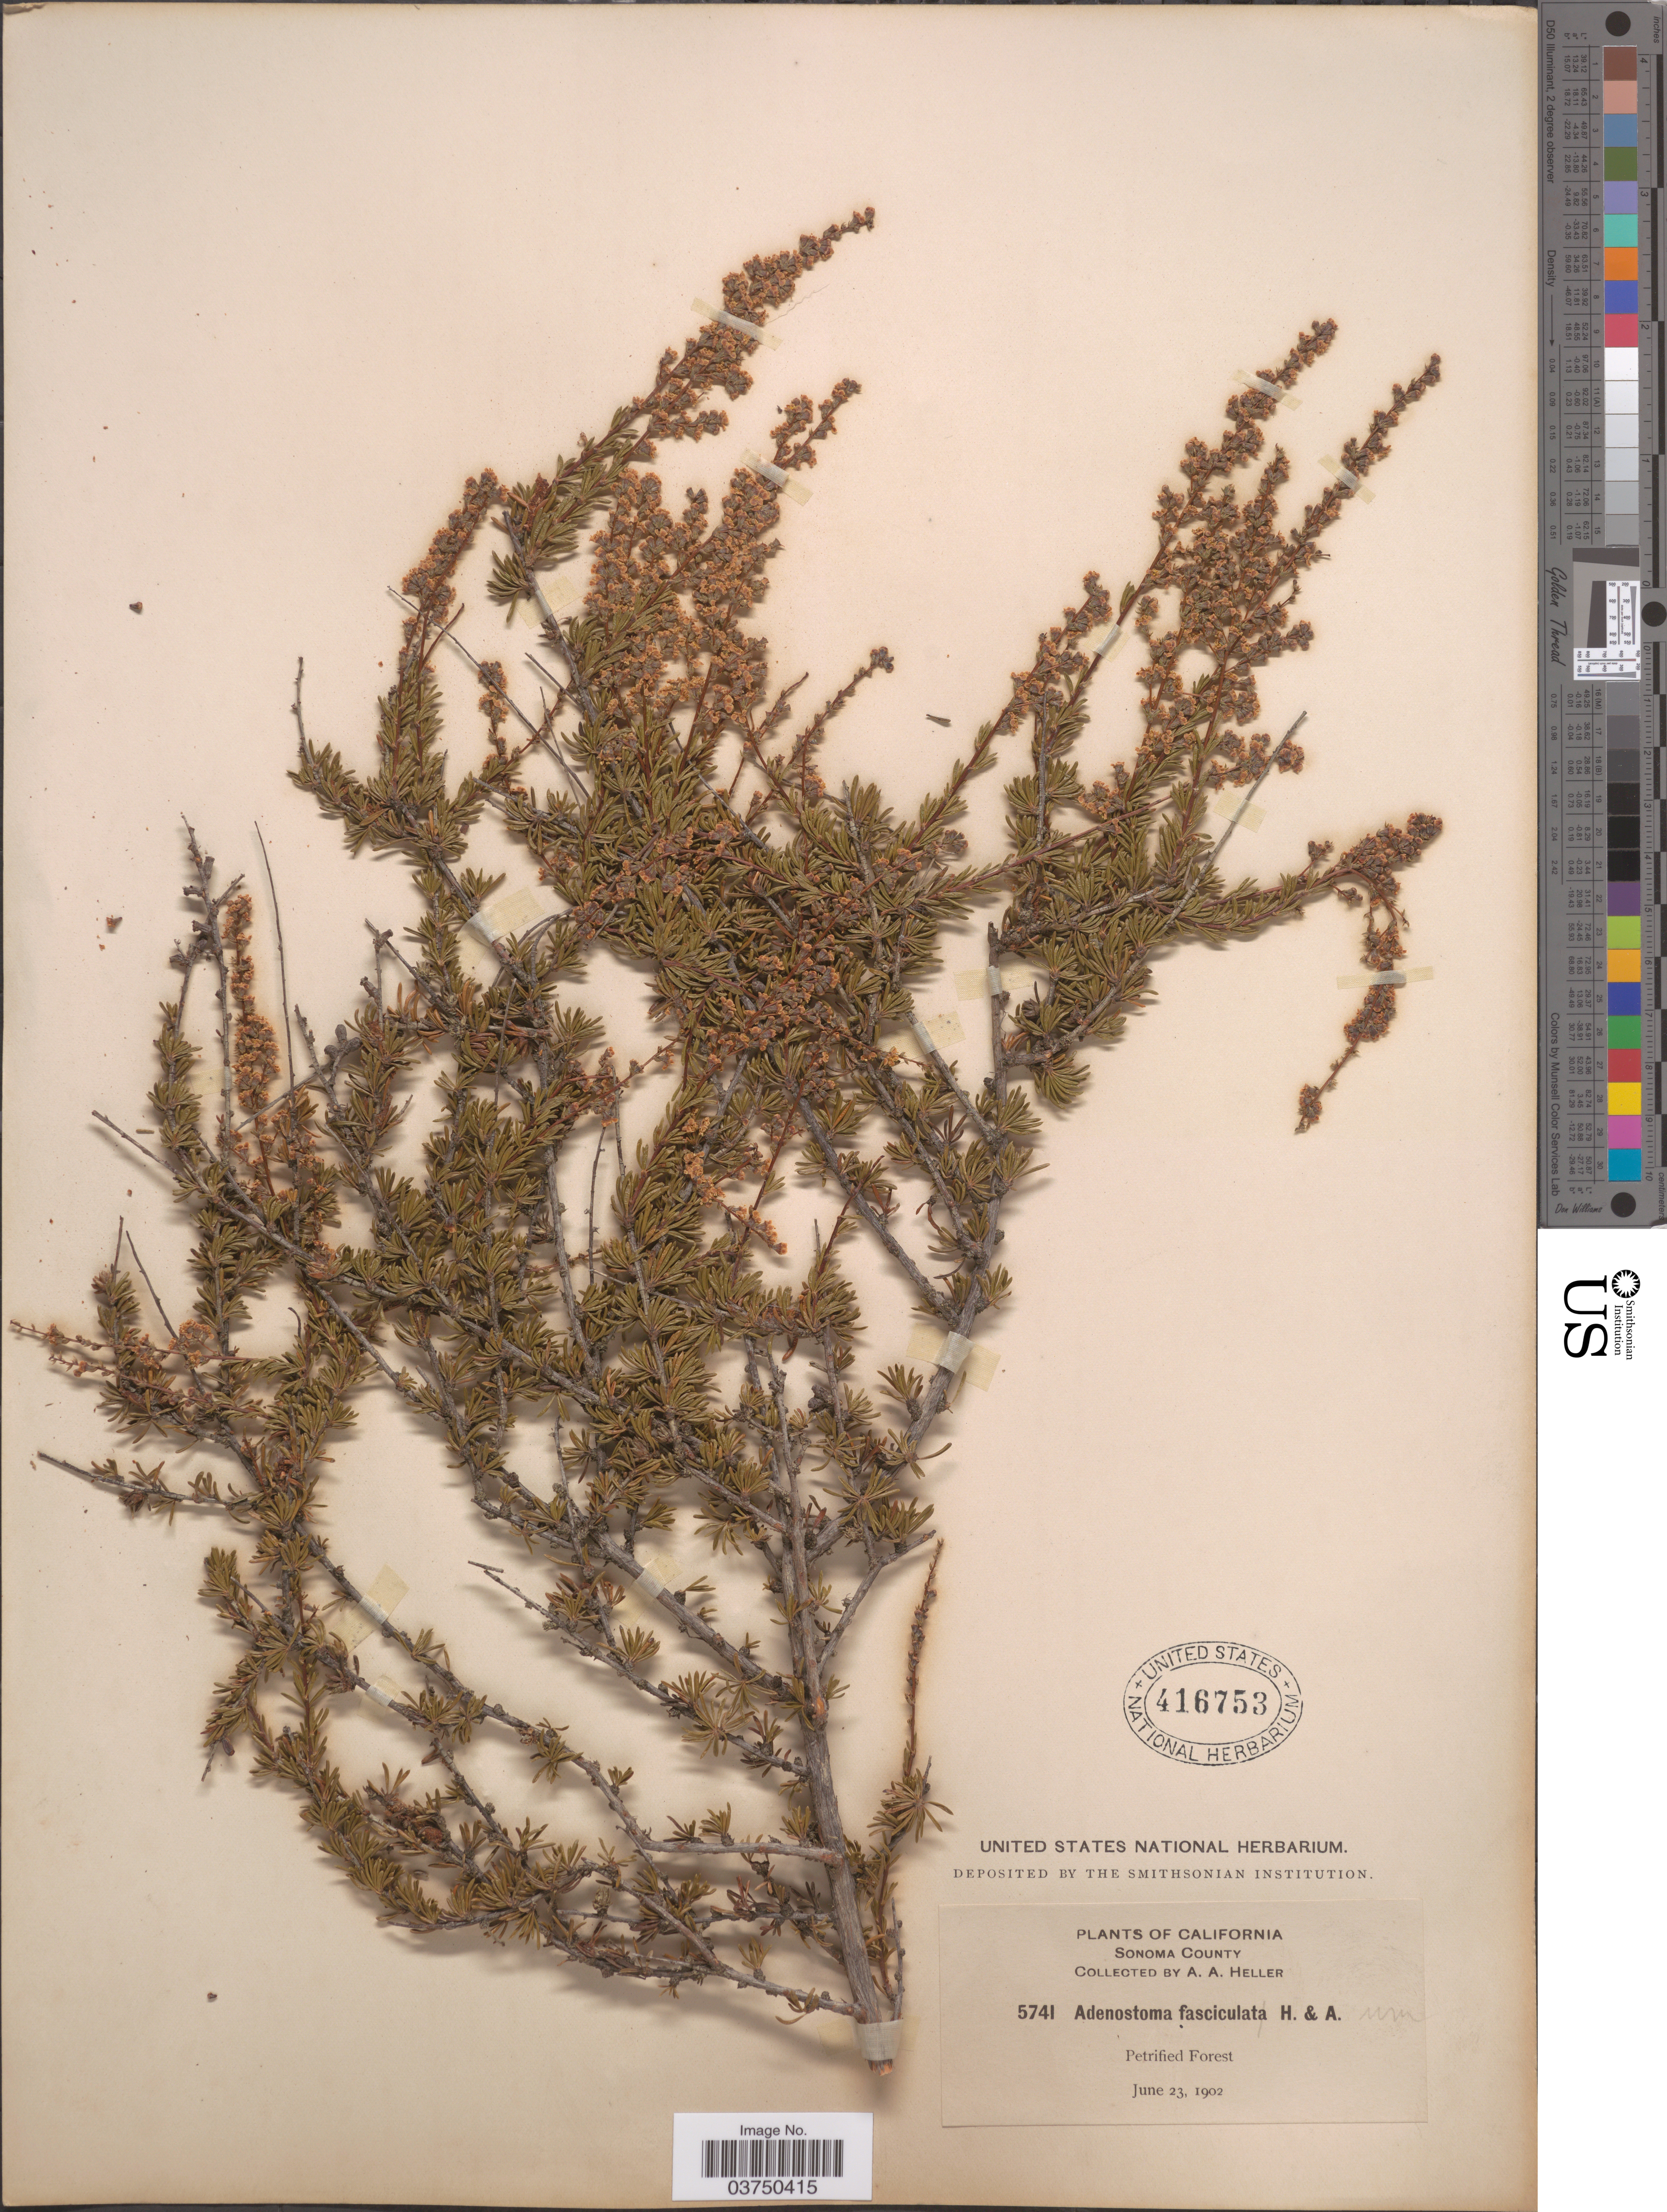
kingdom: Plantae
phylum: Tracheophyta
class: Magnoliopsida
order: Rosales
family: Rosaceae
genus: Adenostoma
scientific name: Adenostoma fasciculatum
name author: Hook. & Arn.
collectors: A. A. Heller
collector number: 5741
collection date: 1902-06-23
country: United States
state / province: California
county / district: Sonoma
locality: Sonoma County. Petrified Forest.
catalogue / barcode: US 416753